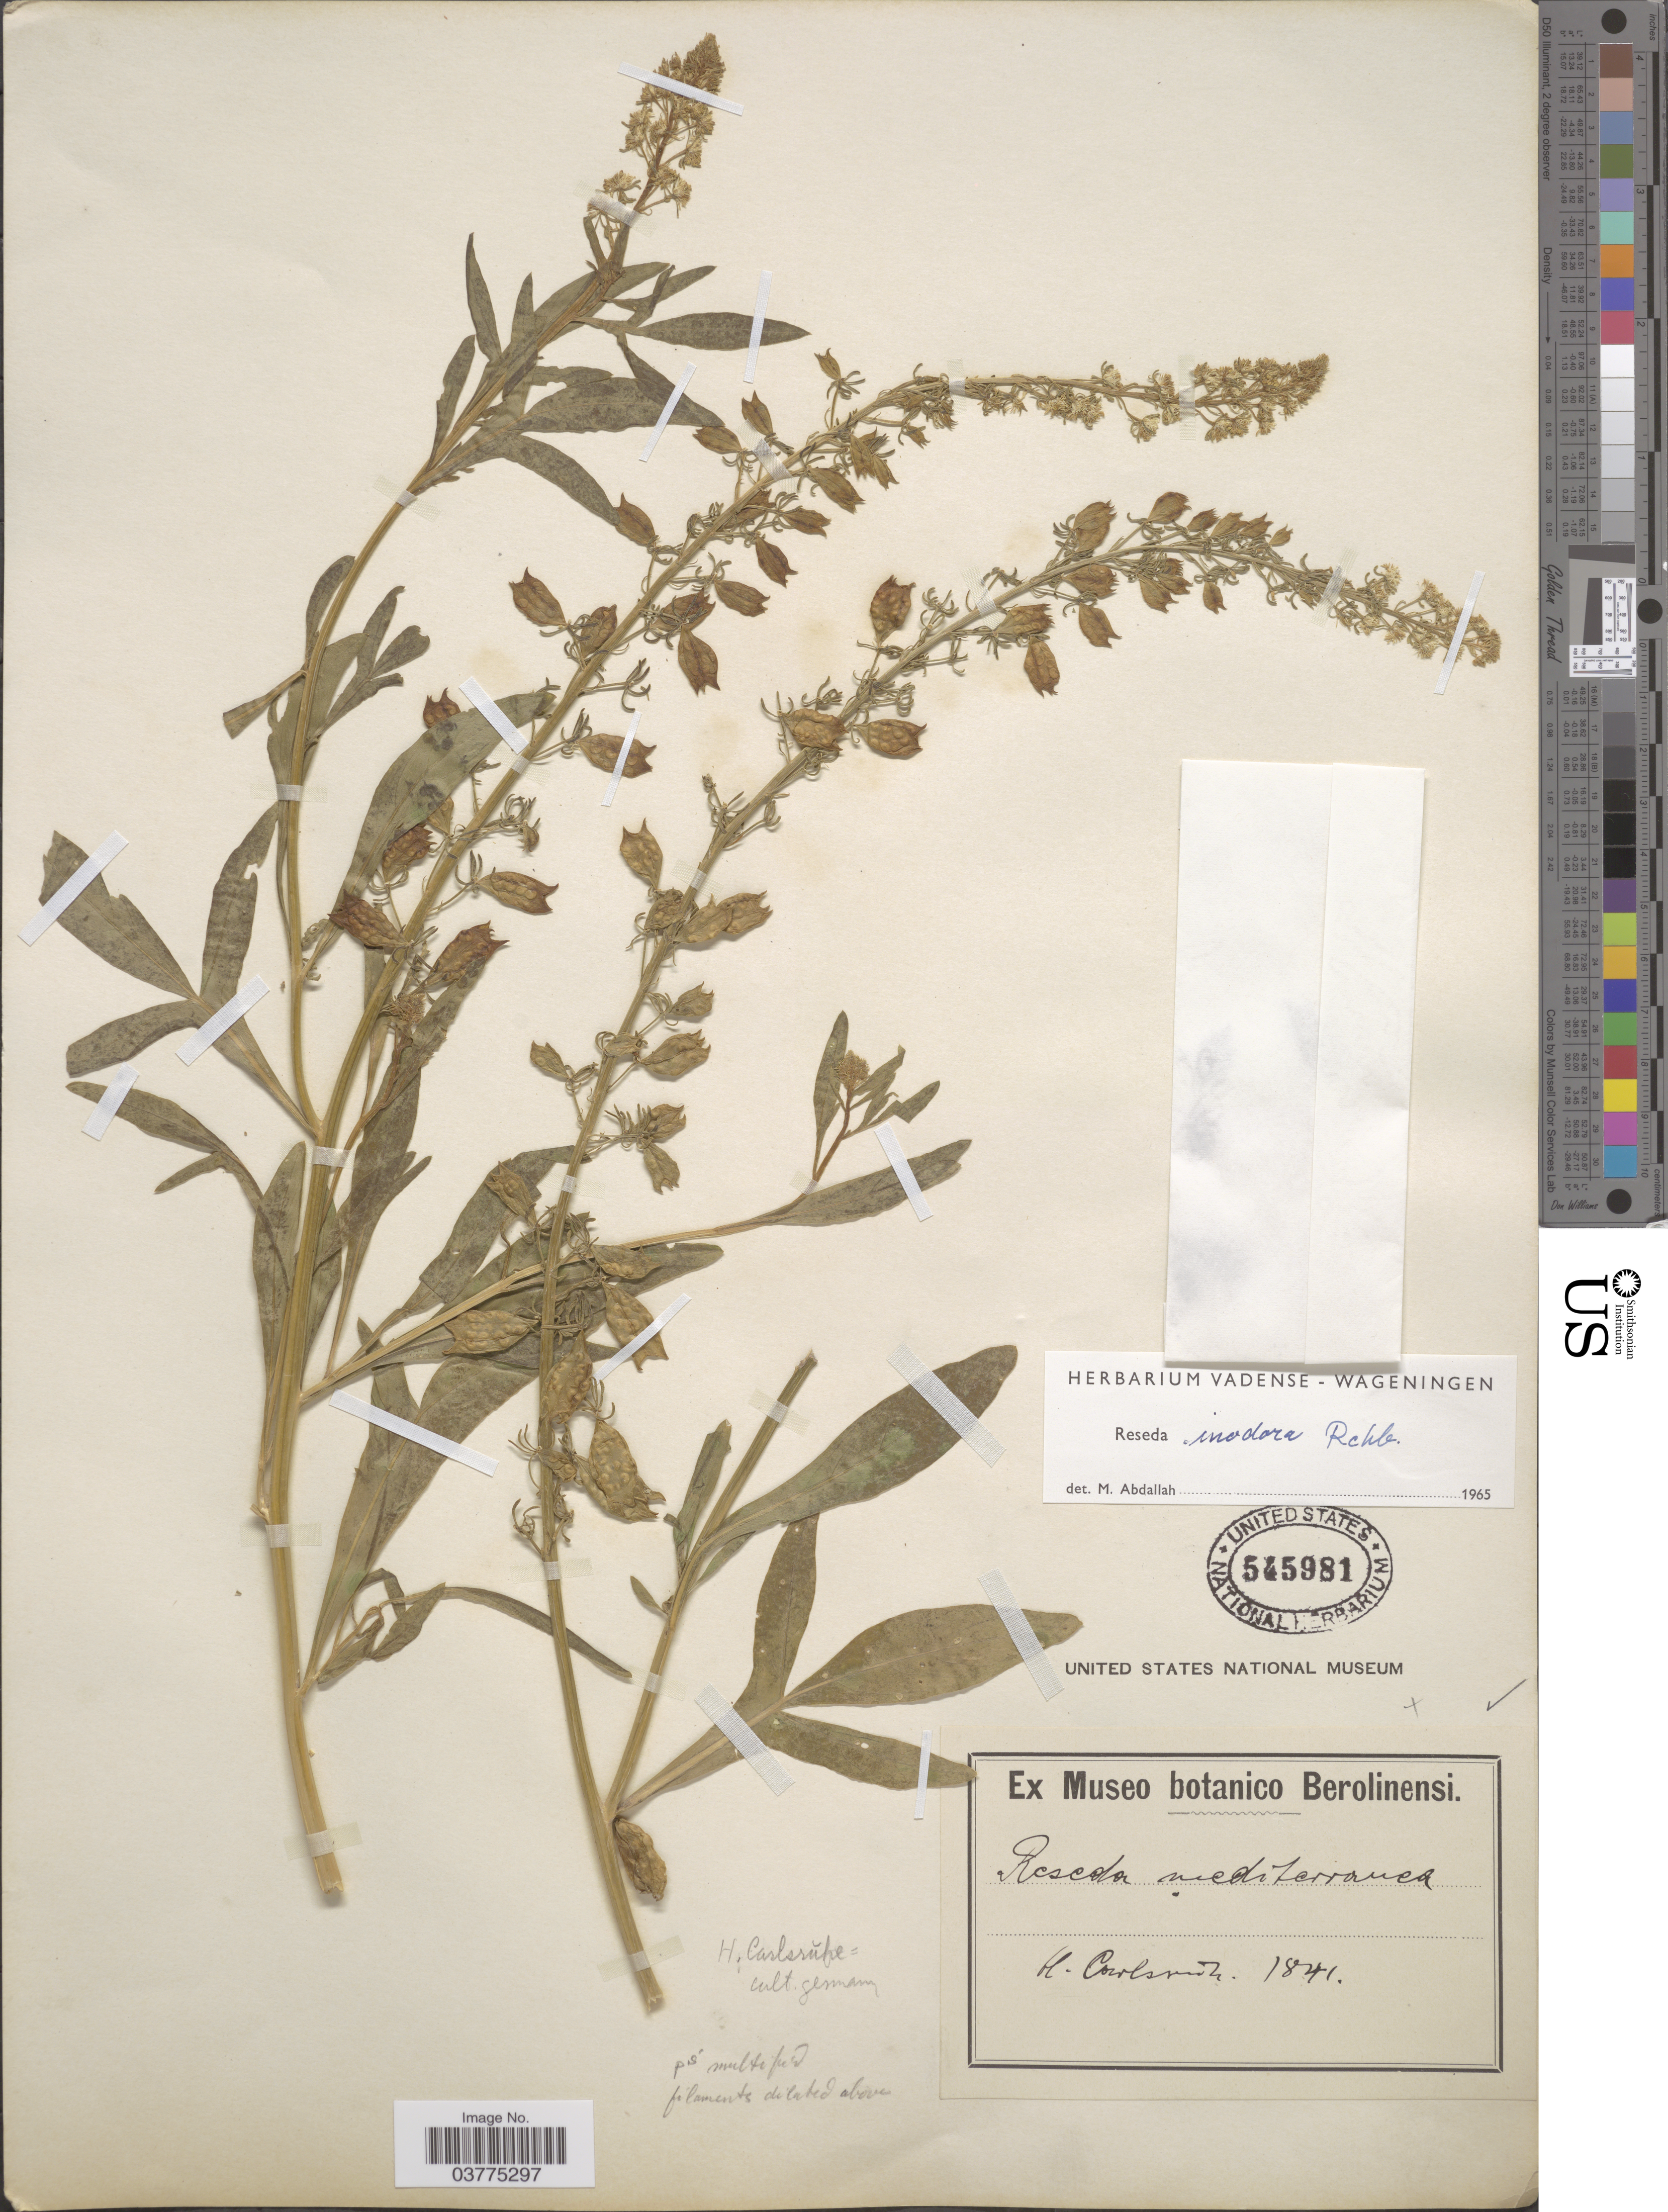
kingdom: Plantae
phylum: Tracheophyta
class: Magnoliopsida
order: Brassicales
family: Resedaceae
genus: Reseda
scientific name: Reseda inodora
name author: Rchb.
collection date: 1841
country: Germany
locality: H. Carlsrufe.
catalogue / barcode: US 545981